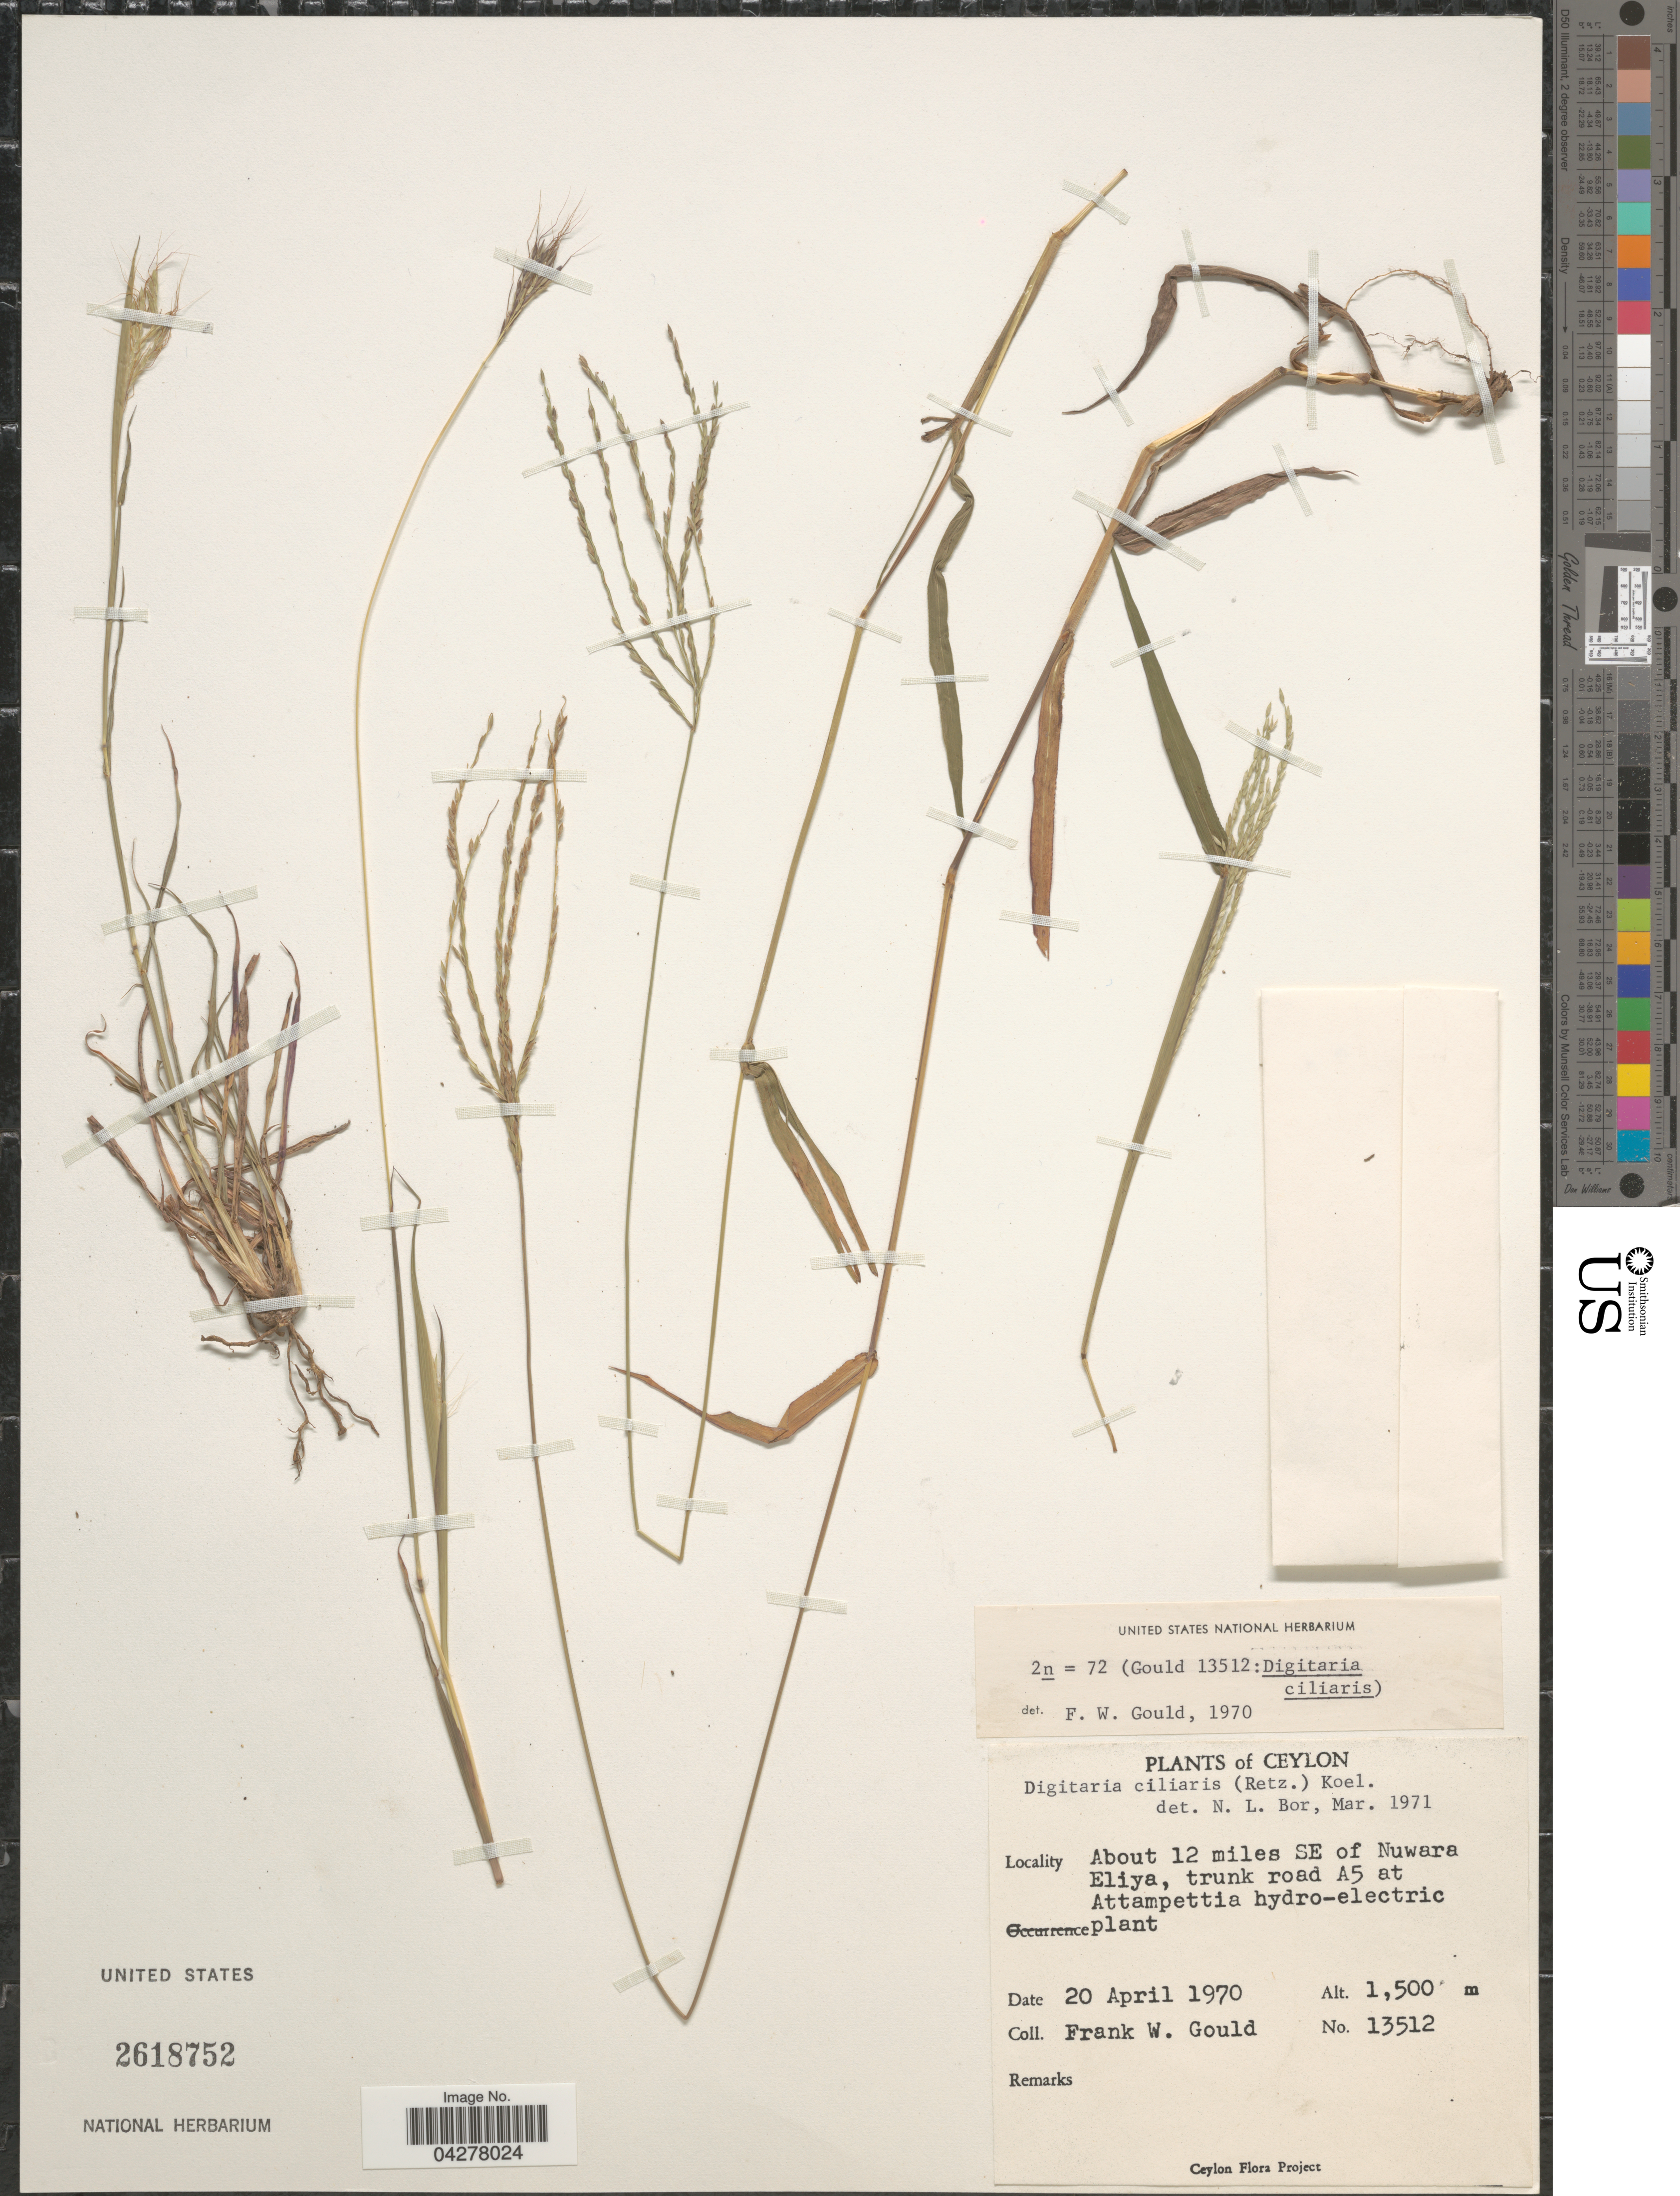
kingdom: Plantae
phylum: Tracheophyta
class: Liliopsida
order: Poales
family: Poaceae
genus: Digitaria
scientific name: Digitaria ciliaris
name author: (Retz.) Koeler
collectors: F. W. Gould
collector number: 13512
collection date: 1970-04-20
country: Sri Lanka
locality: Ceylon. About 12 miles SE of Nuwara Eliya, trunk road A5 at Attampettia hydro-electric plant.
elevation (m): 1500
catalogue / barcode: US 2618752